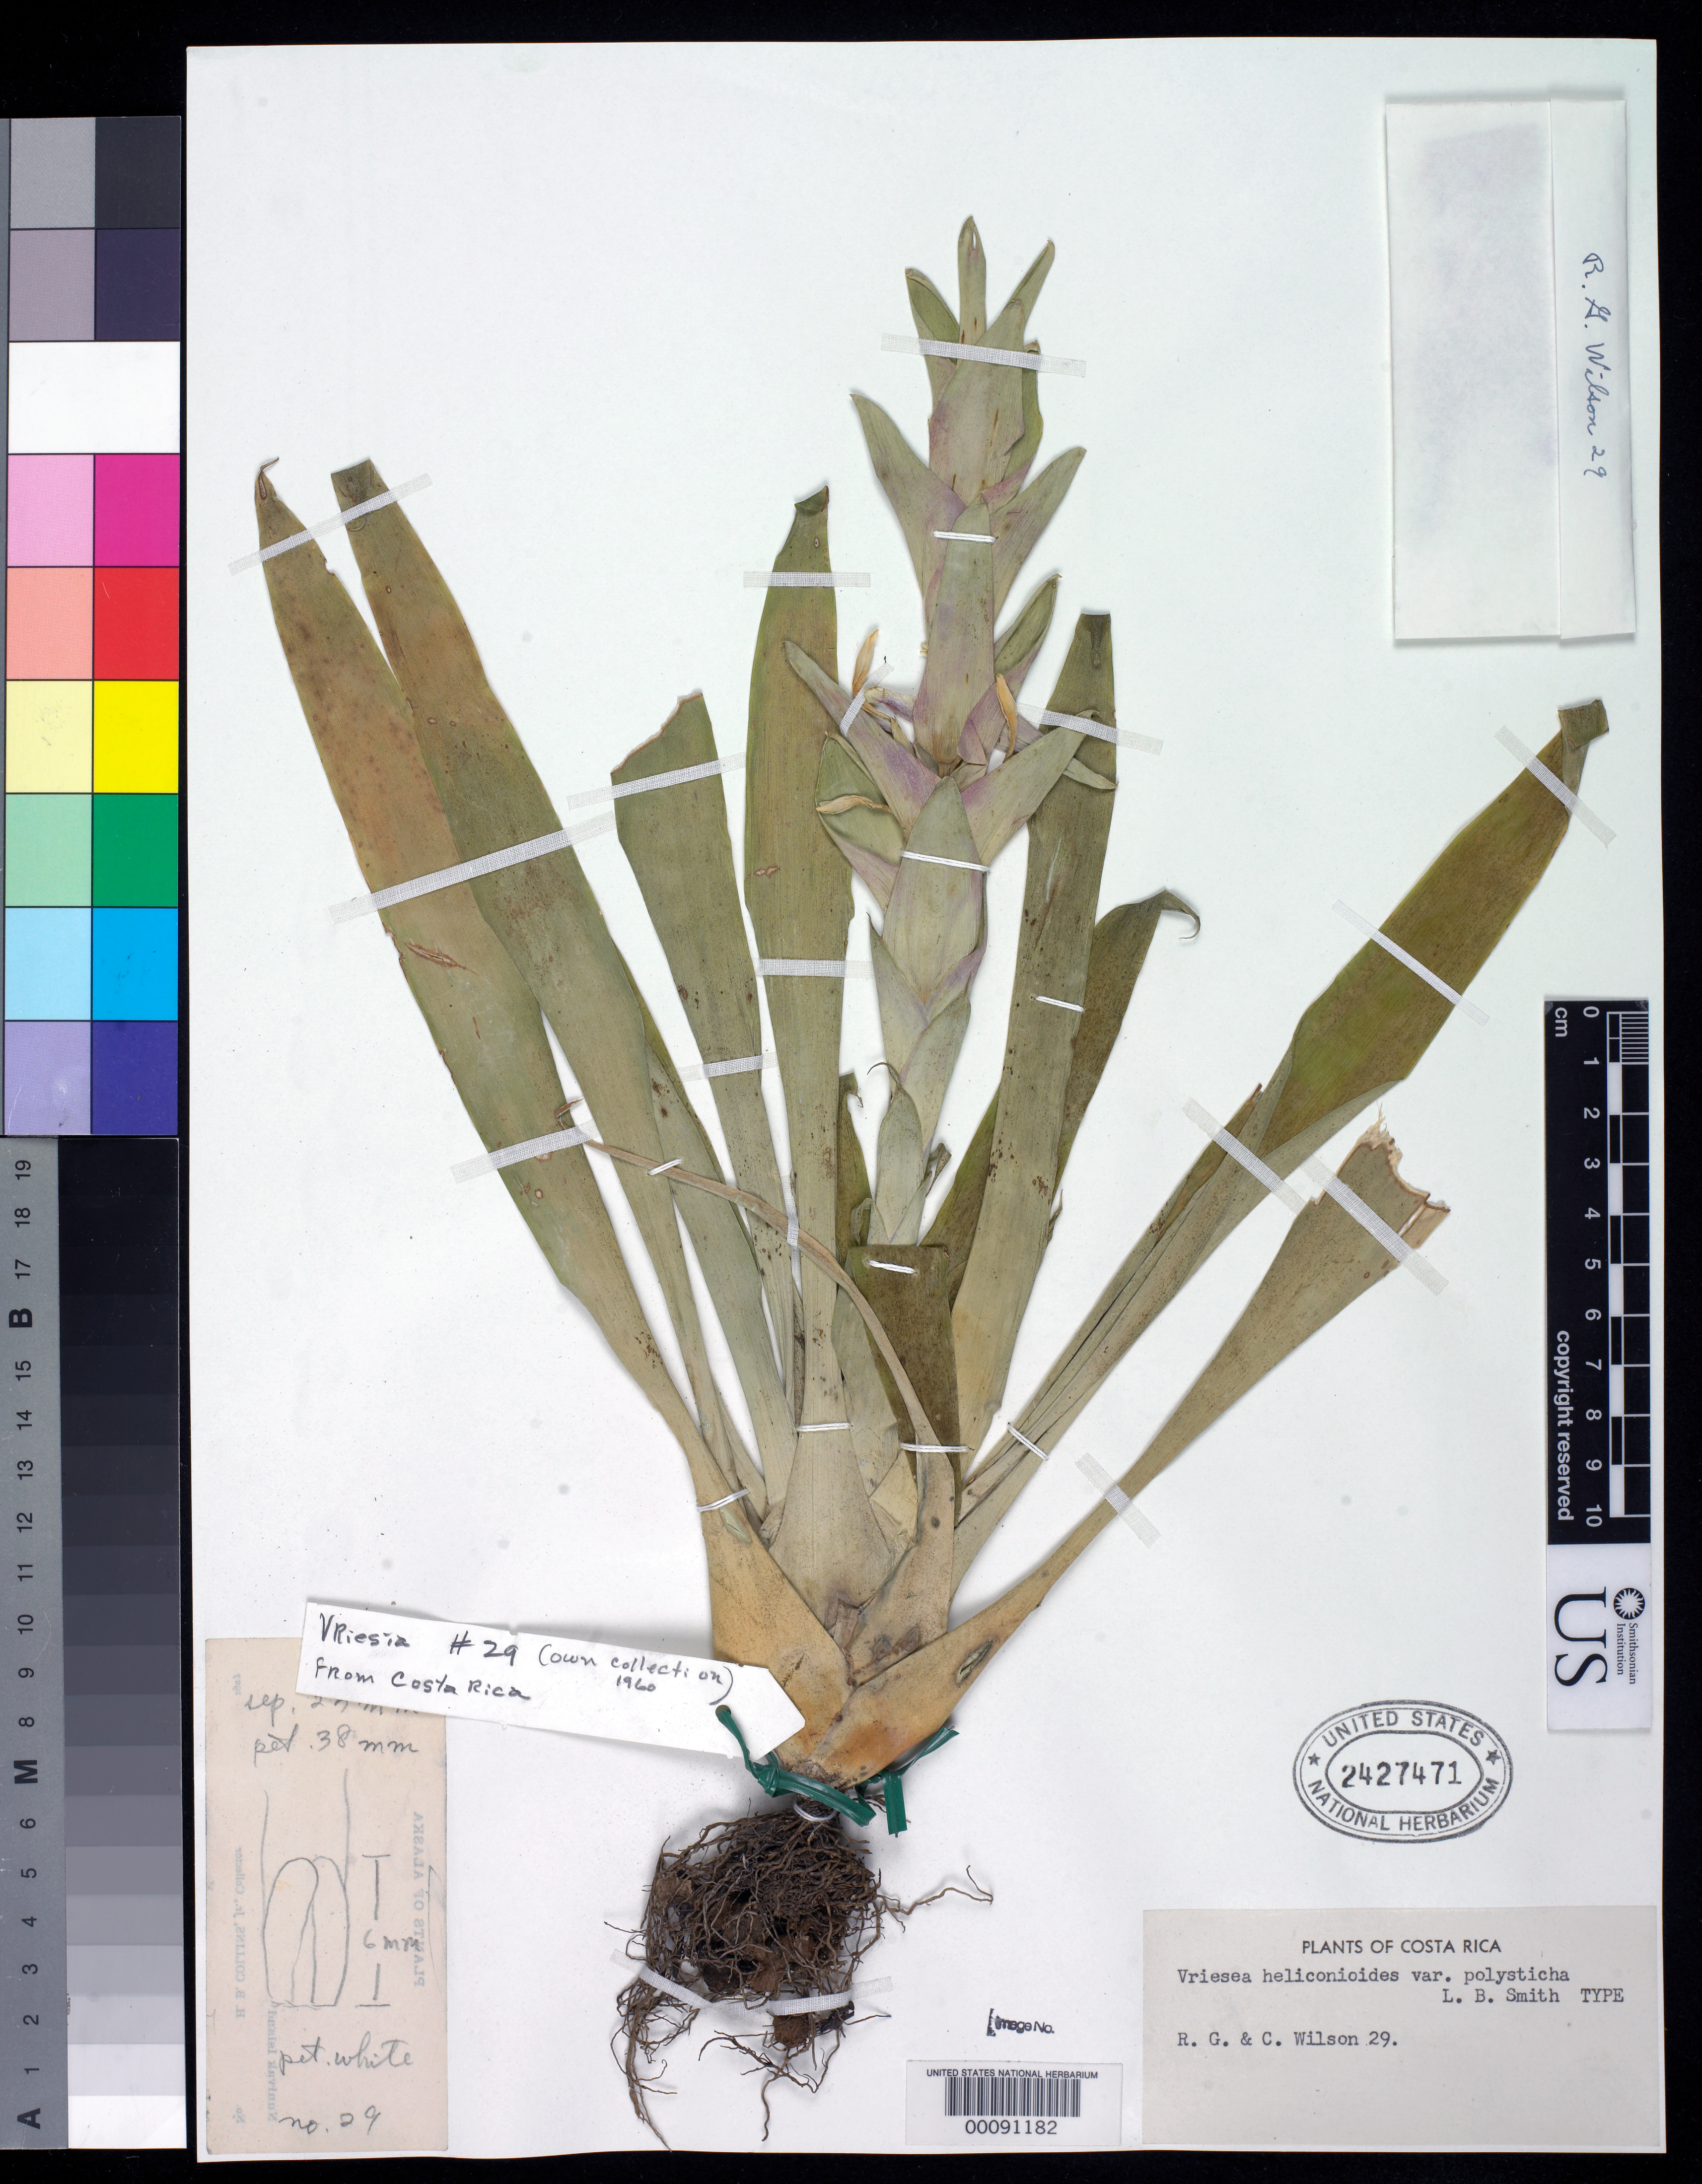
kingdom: Plantae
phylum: Tracheophyta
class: Liliopsida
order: Poales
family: Bromeliaceae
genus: Vriesea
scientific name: Vriesea heliconioides var. polysticha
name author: L.B. Sm.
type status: Holotype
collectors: R. G. Wilson & C. Wilson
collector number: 29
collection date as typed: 1960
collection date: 1960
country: Costa Rica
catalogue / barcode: US 2427471